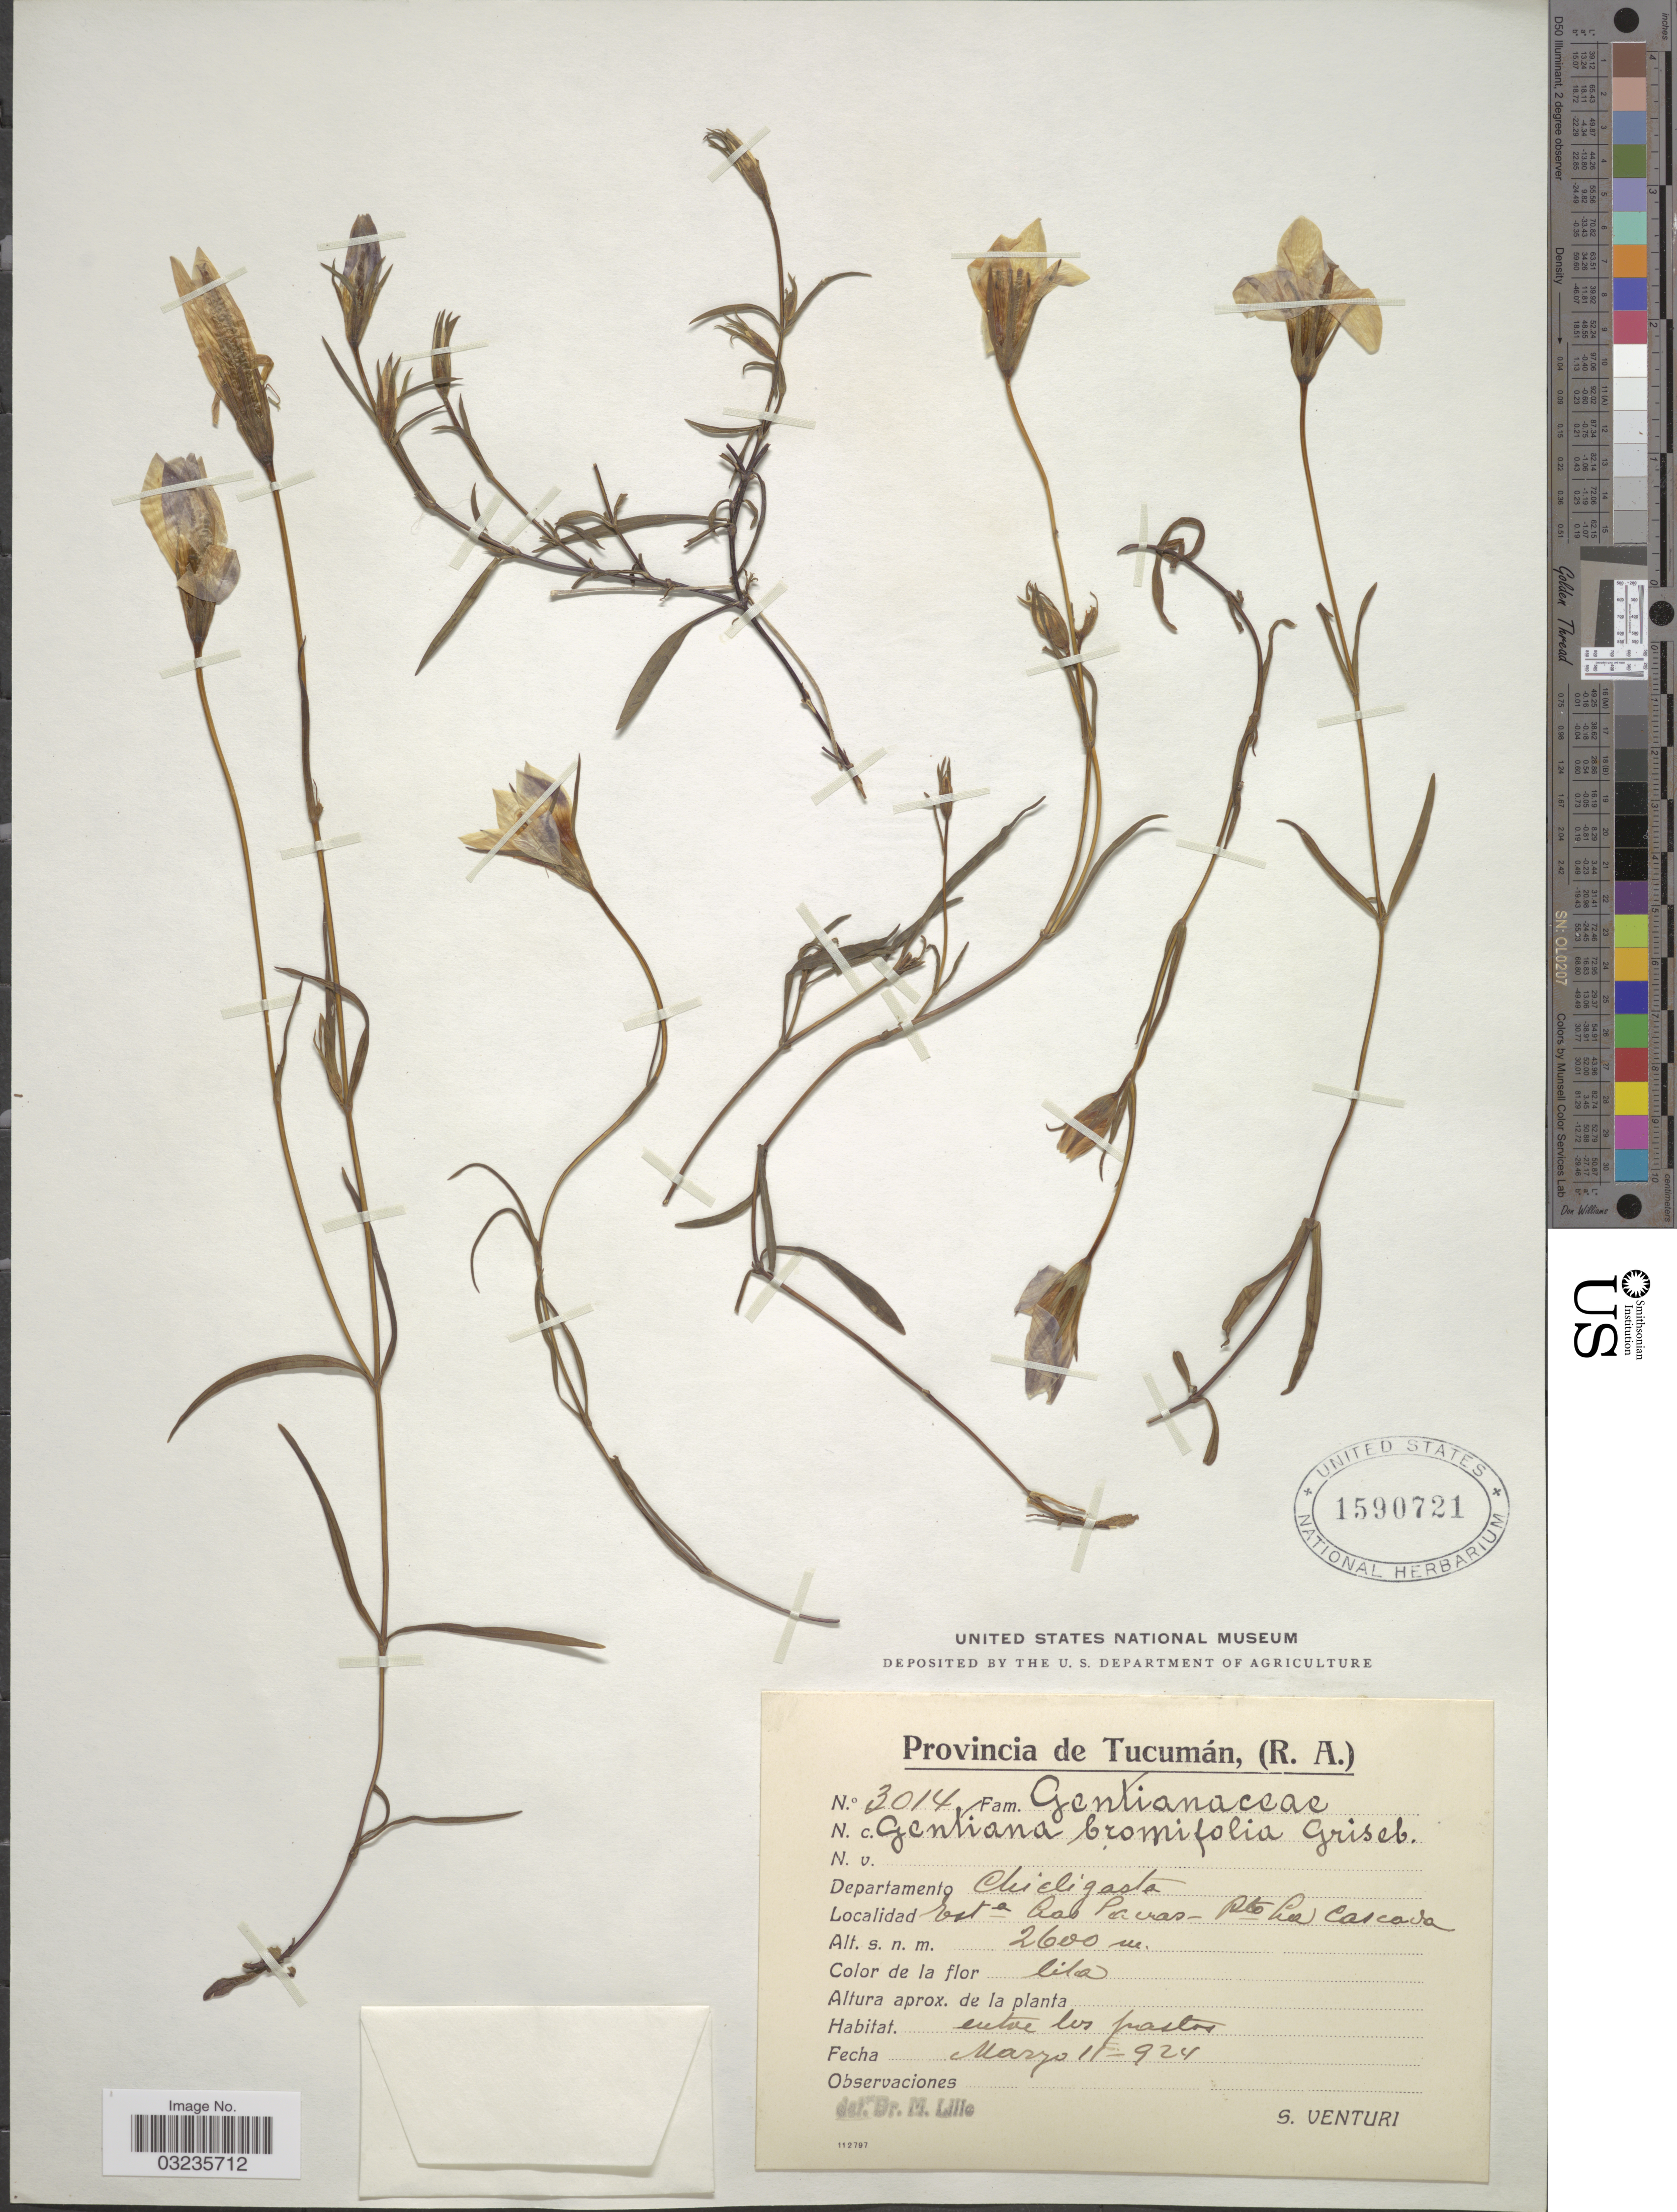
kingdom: Plantae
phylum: Tracheophyta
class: Magnoliopsida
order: Gentianales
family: Gentianaceae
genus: Gentiana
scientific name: Gentiana bromifolia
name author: Griseb.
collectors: S. Venturi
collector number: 3014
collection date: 1924-03-11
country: Argentina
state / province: Tucuman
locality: Departamento Chicligasta. Esta Las Pavas - Pto La Cascada.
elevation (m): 2600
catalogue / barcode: US 1590721